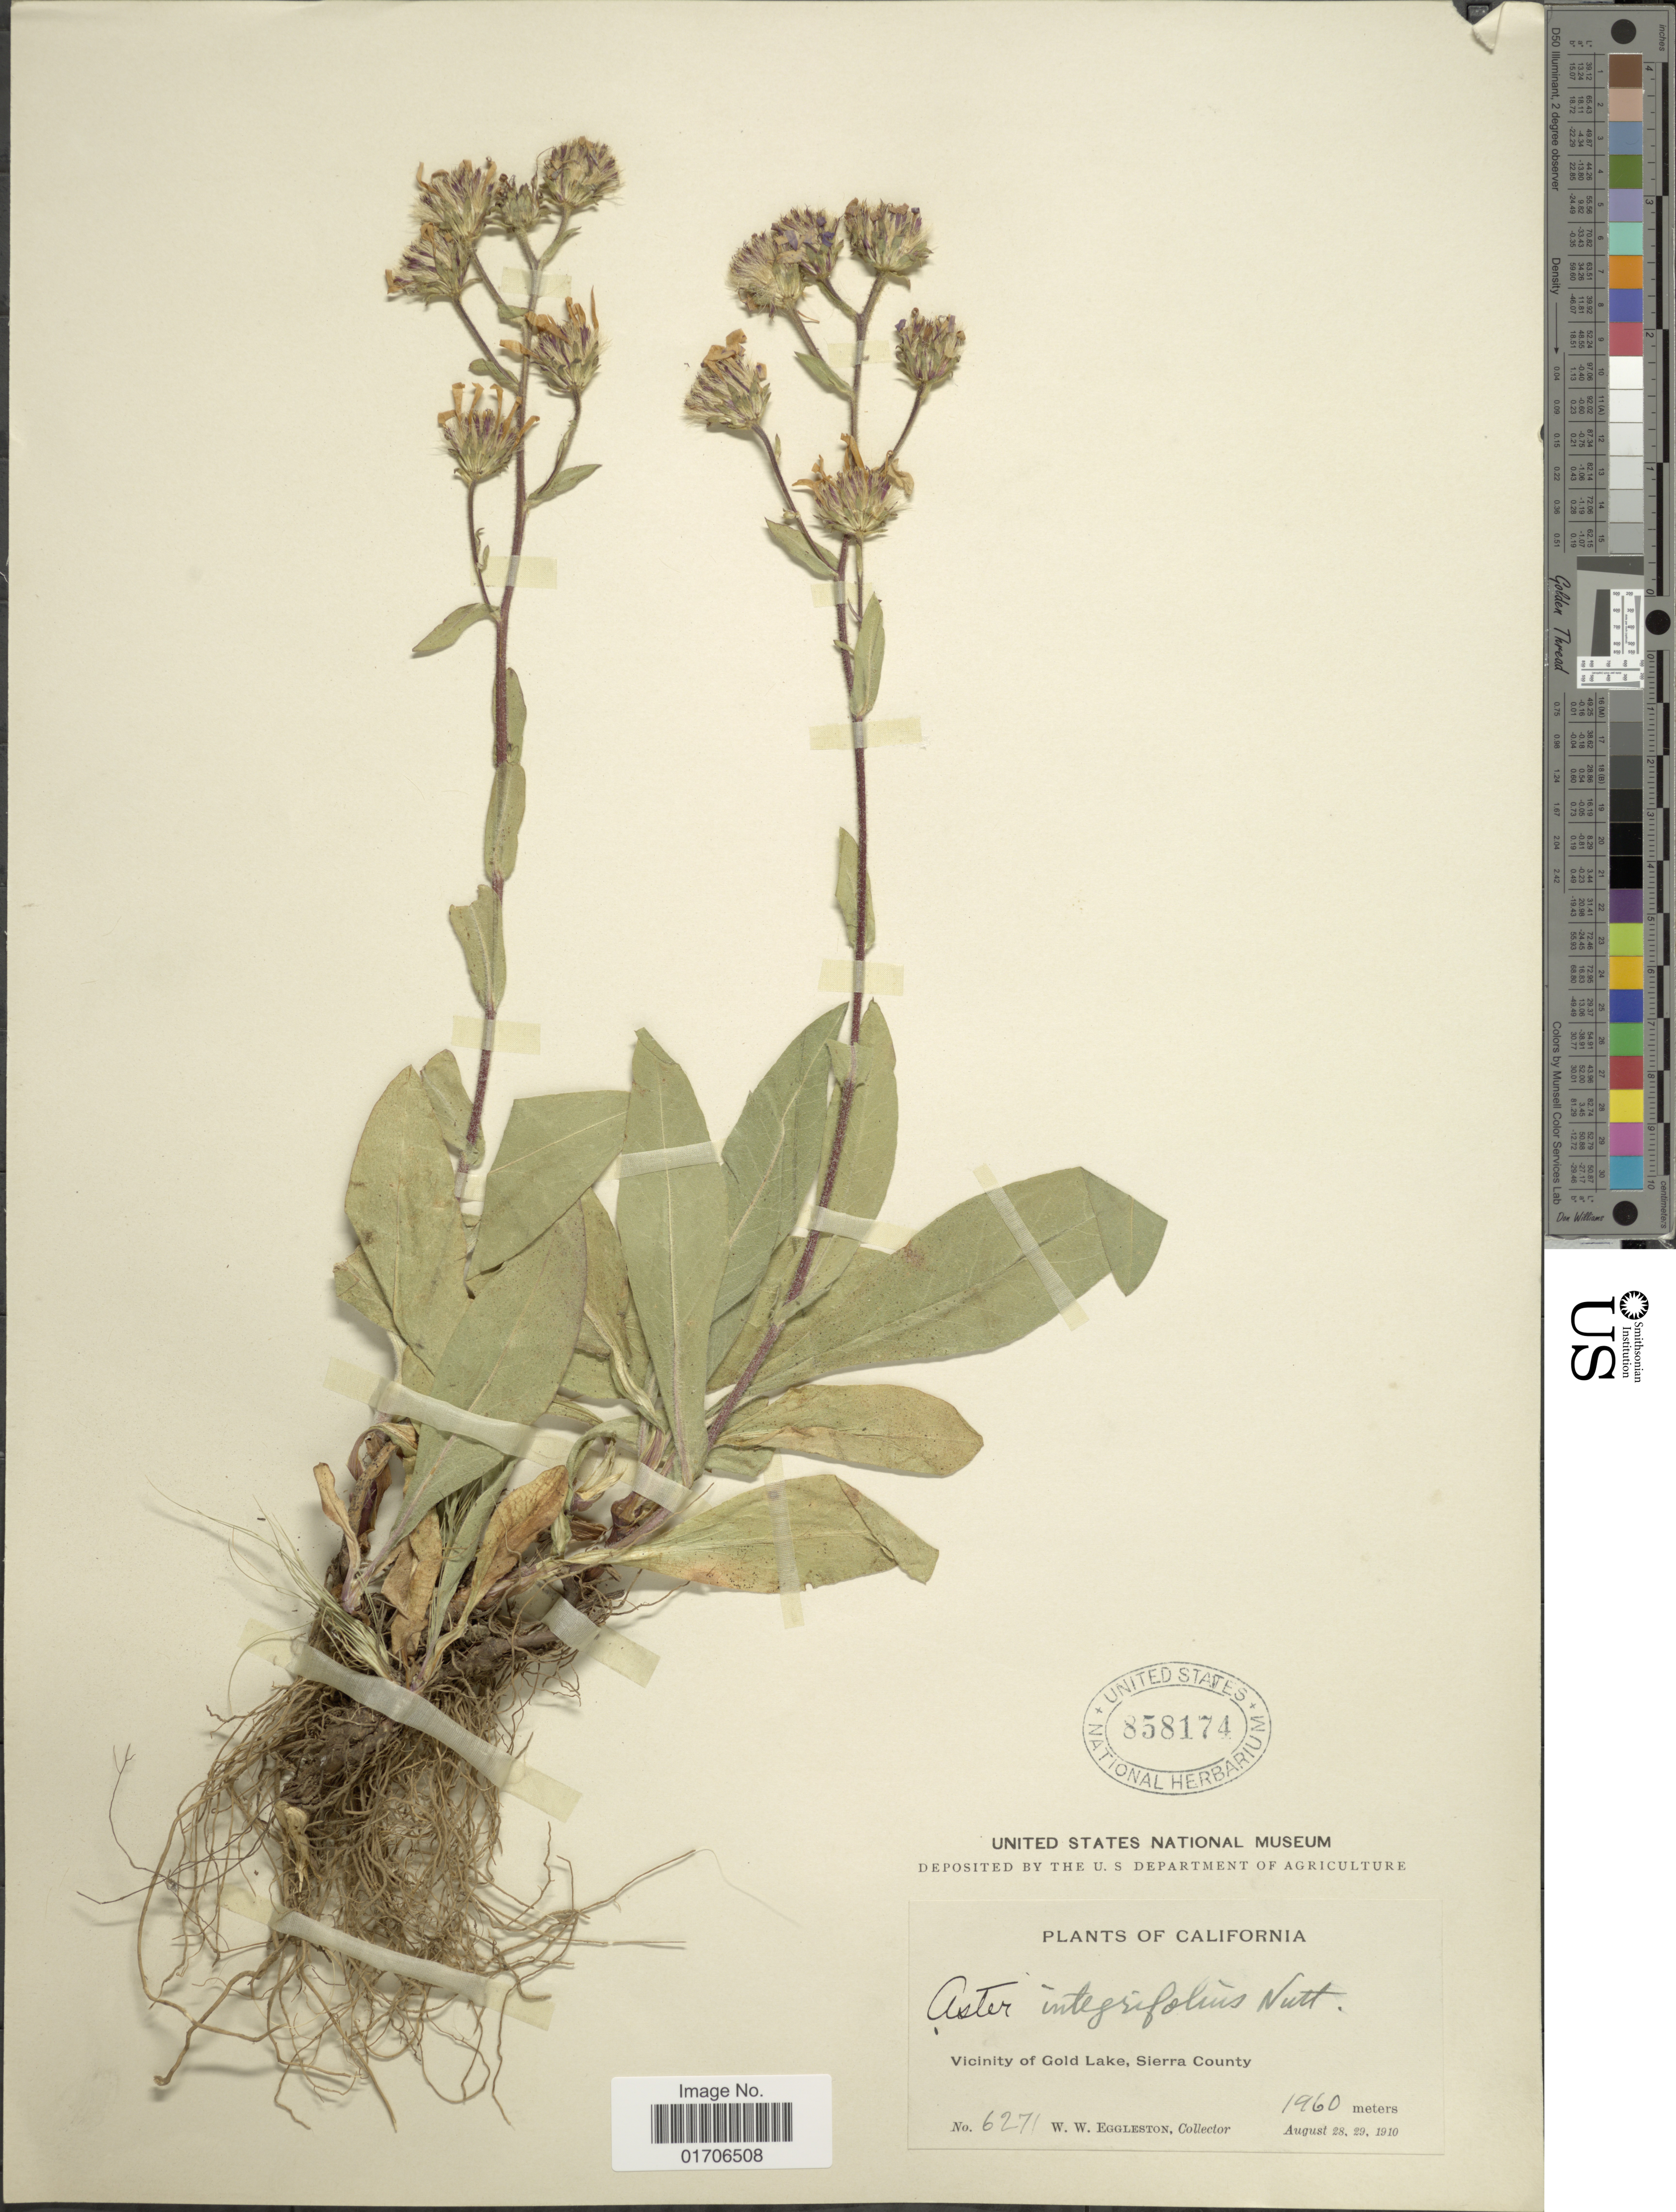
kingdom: Plantae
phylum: Tracheophyta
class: Magnoliopsida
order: Asterales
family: Asteraceae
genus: Eurybia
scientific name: Eurybia integrifolia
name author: (Nutt.) G.L. Nesom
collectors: W. W. Eggleston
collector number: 6271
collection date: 1910-08-28/1910-08-29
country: United States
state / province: California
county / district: Sierra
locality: Vicinity of Gold Lake, Sierra County.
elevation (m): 1960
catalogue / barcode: US 858174